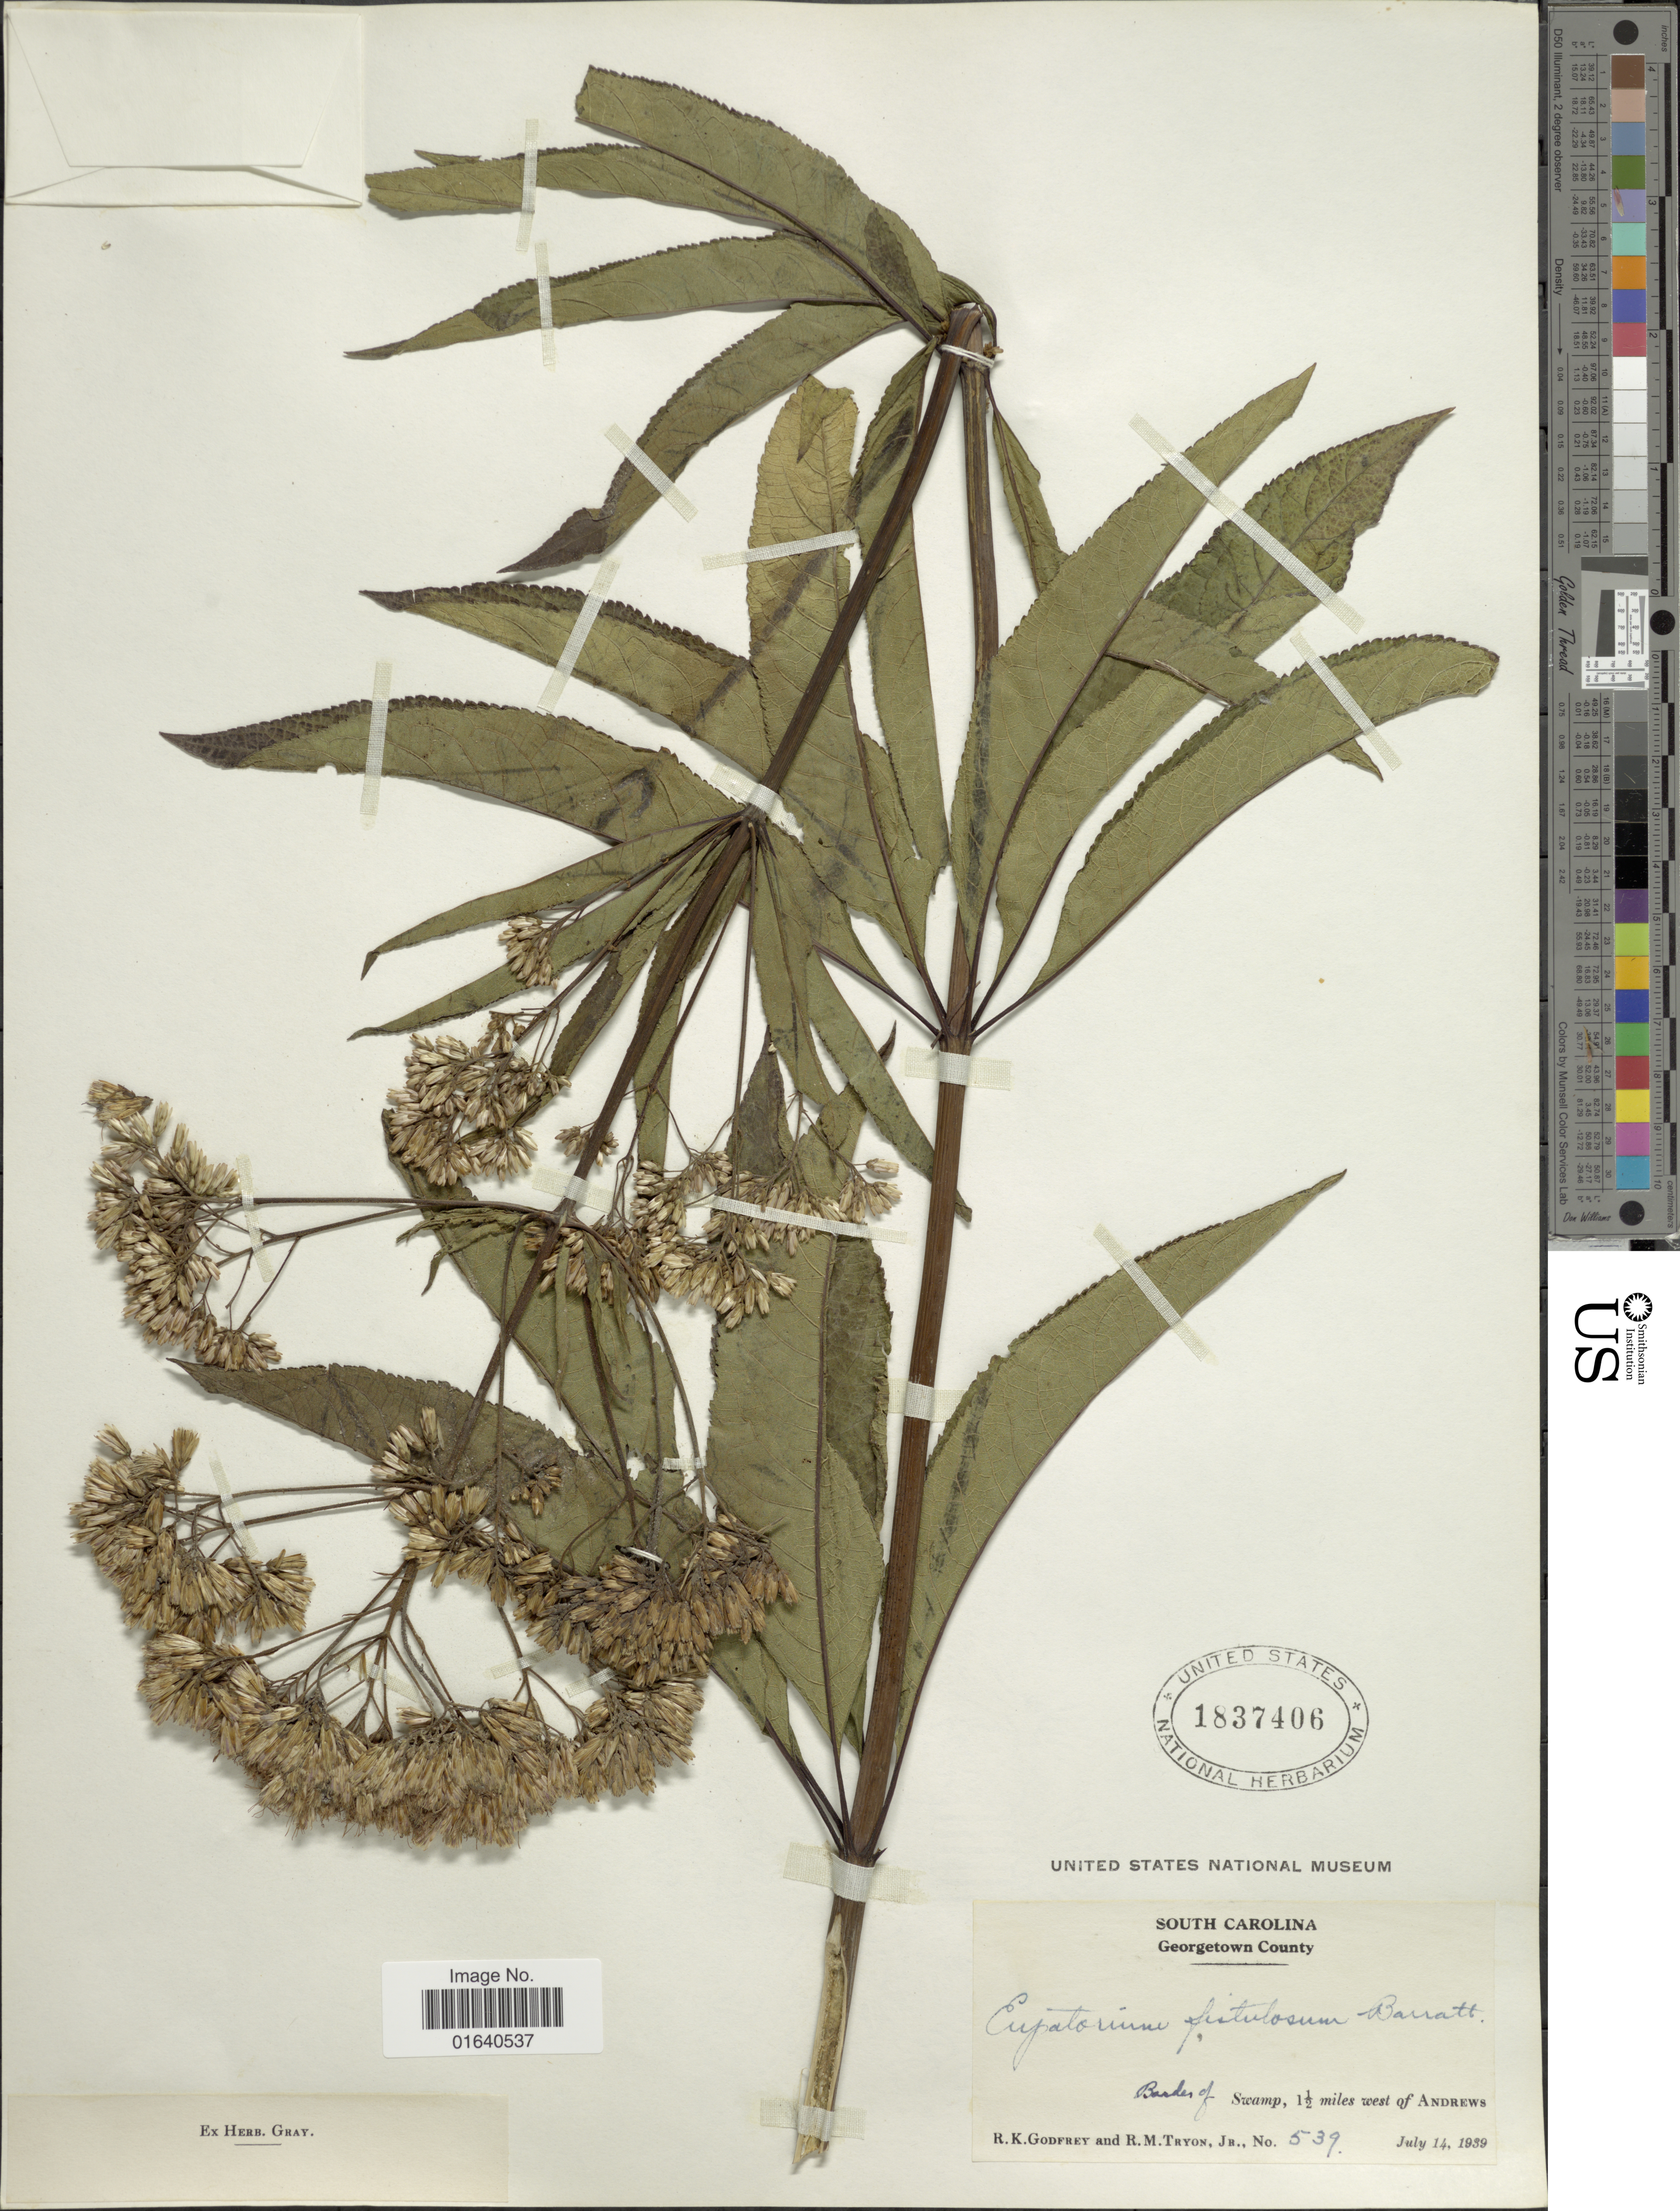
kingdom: Plantae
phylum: Tracheophyta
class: Magnoliopsida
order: Asterales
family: Asteraceae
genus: Eupatorium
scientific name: Eupatorium sp.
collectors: R. K. Godfrey & R. M. Tryon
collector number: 539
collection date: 1939-07-14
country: United States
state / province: South Carolina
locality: Georgetown County, Border of Swamp, 1½ miles west of Andrews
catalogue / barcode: US 1837406